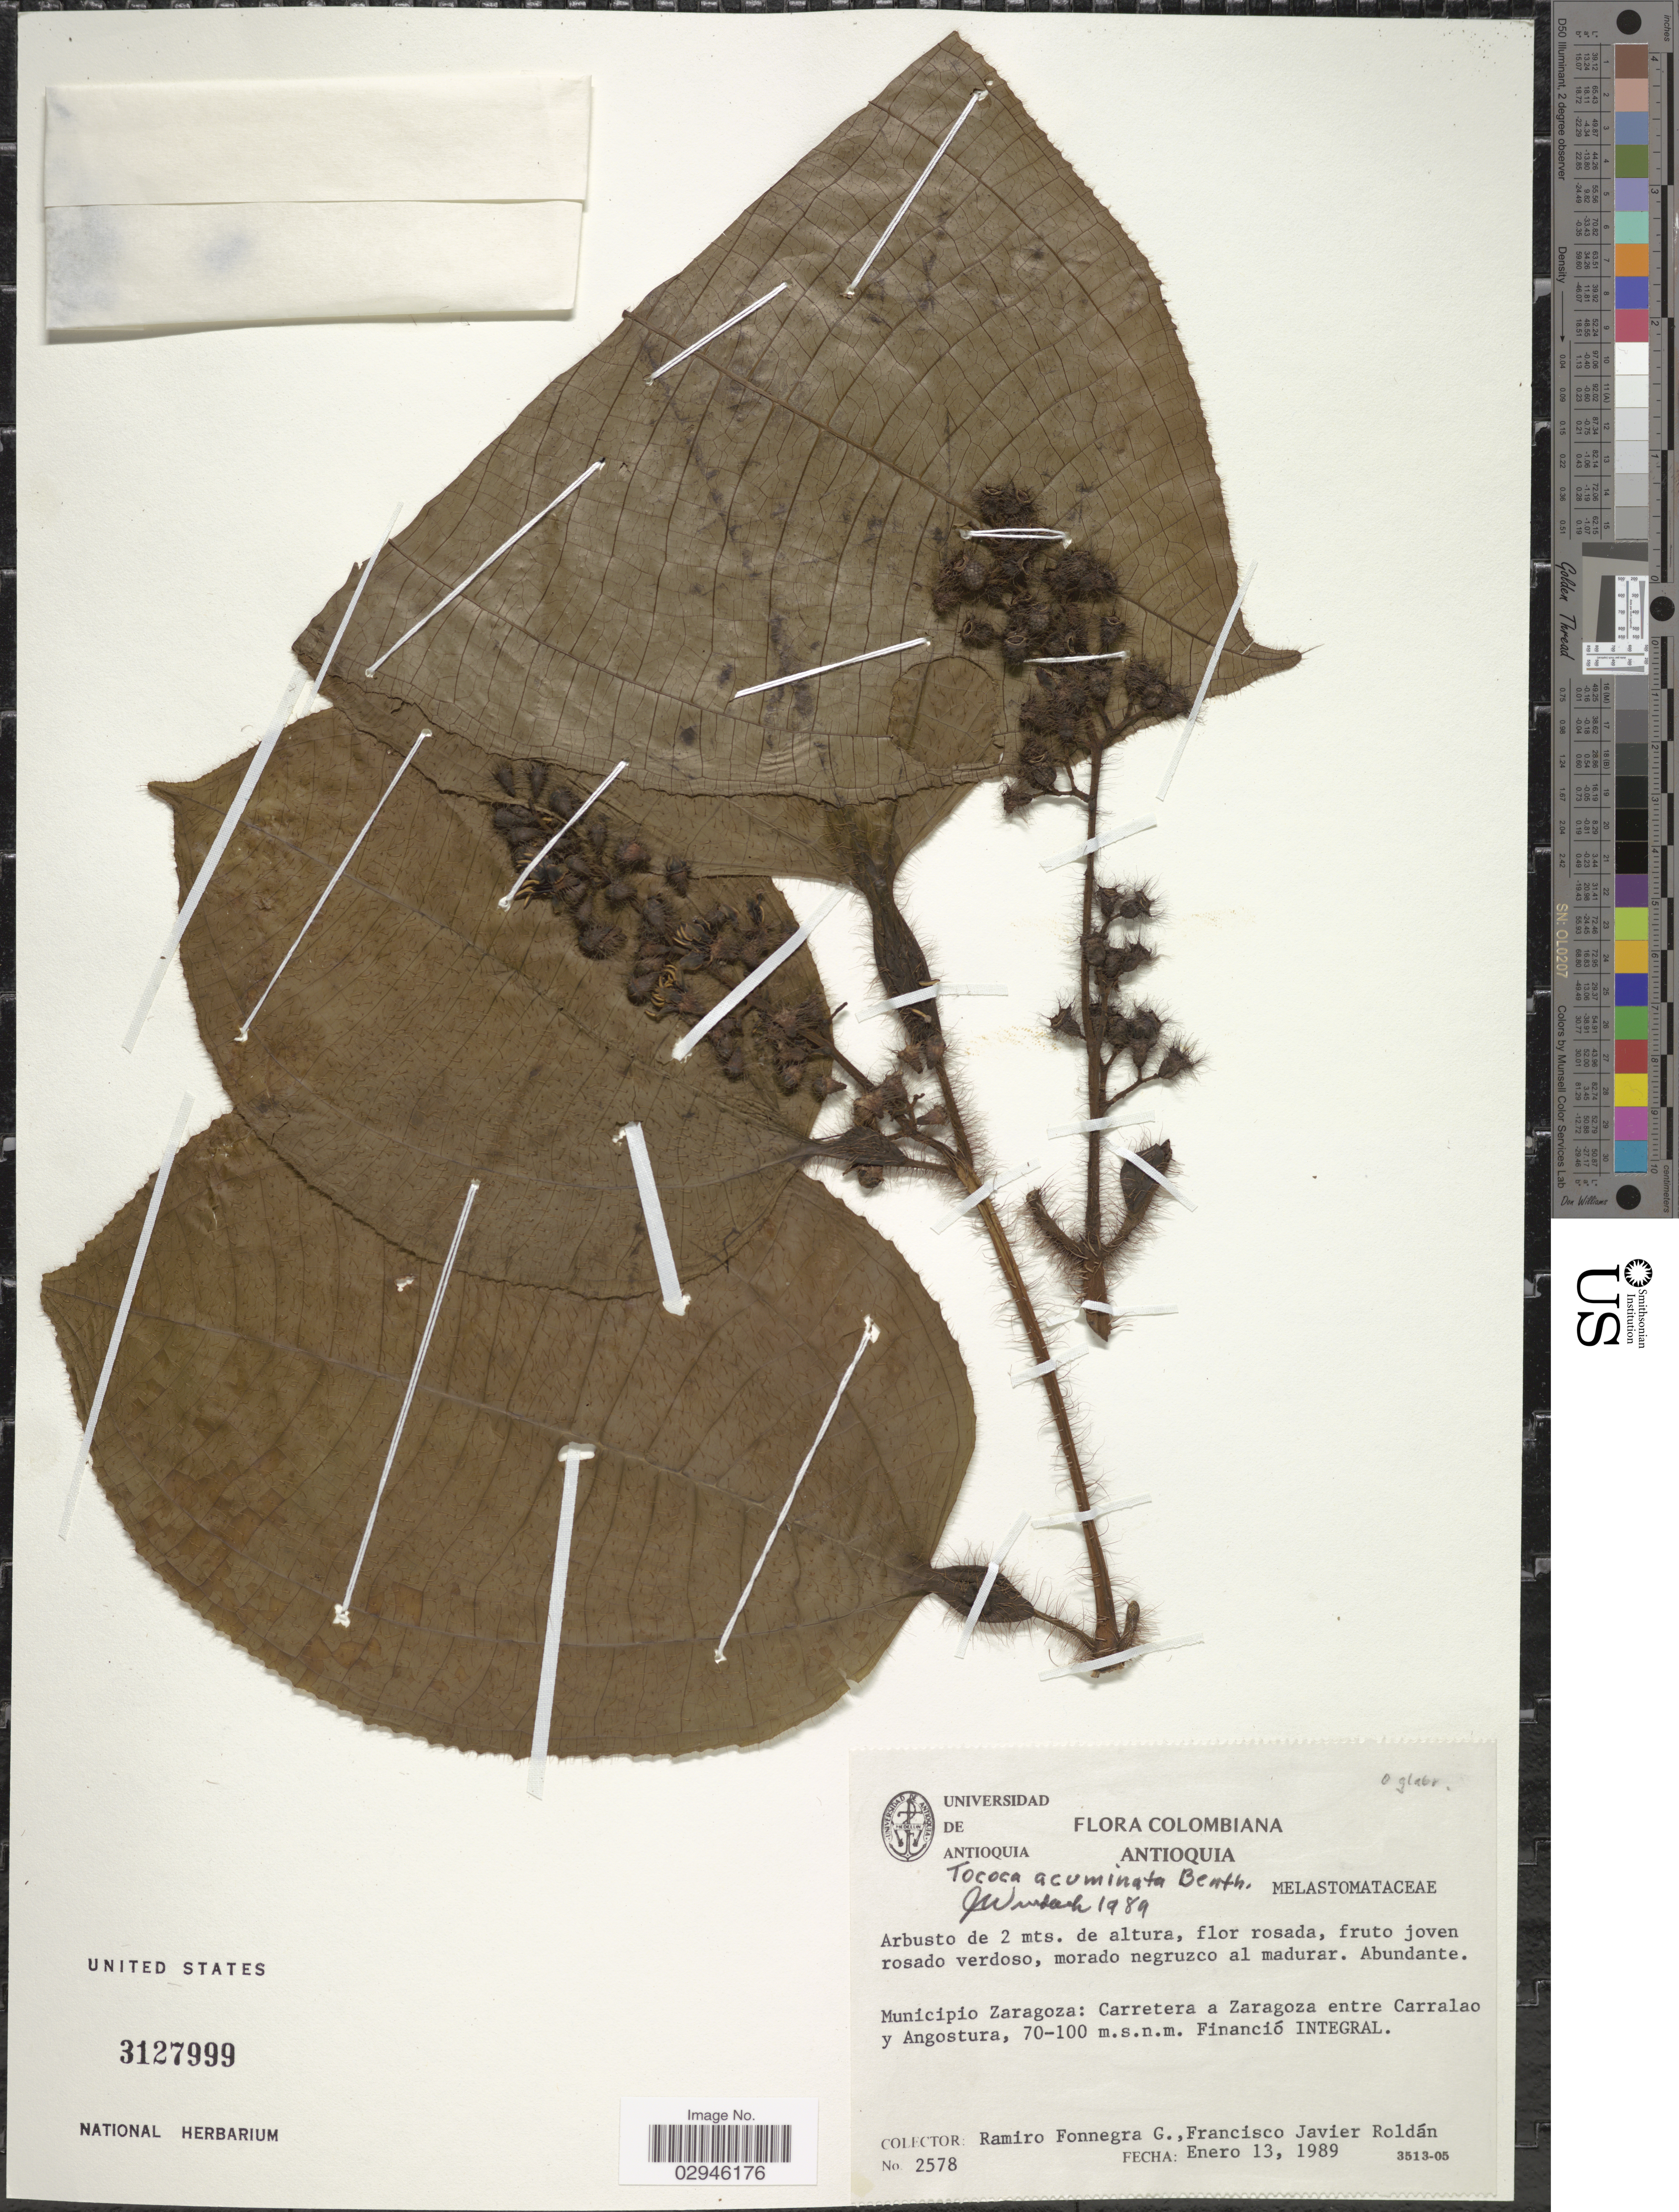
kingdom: Plantae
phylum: Tracheophyta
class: Magnoliopsida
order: Myrtales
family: Melastomataceae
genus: Tococa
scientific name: Tococa acuminata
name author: Benth.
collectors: R. Fonnegra G. & F. J. Roldán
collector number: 2578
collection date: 1989-01-13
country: Colombia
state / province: Antioquia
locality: Municipio Zaragoza: Carretera a Zaragoza entre Carralao y Angostura. Financió Integral.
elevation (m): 70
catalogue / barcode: US 3127999